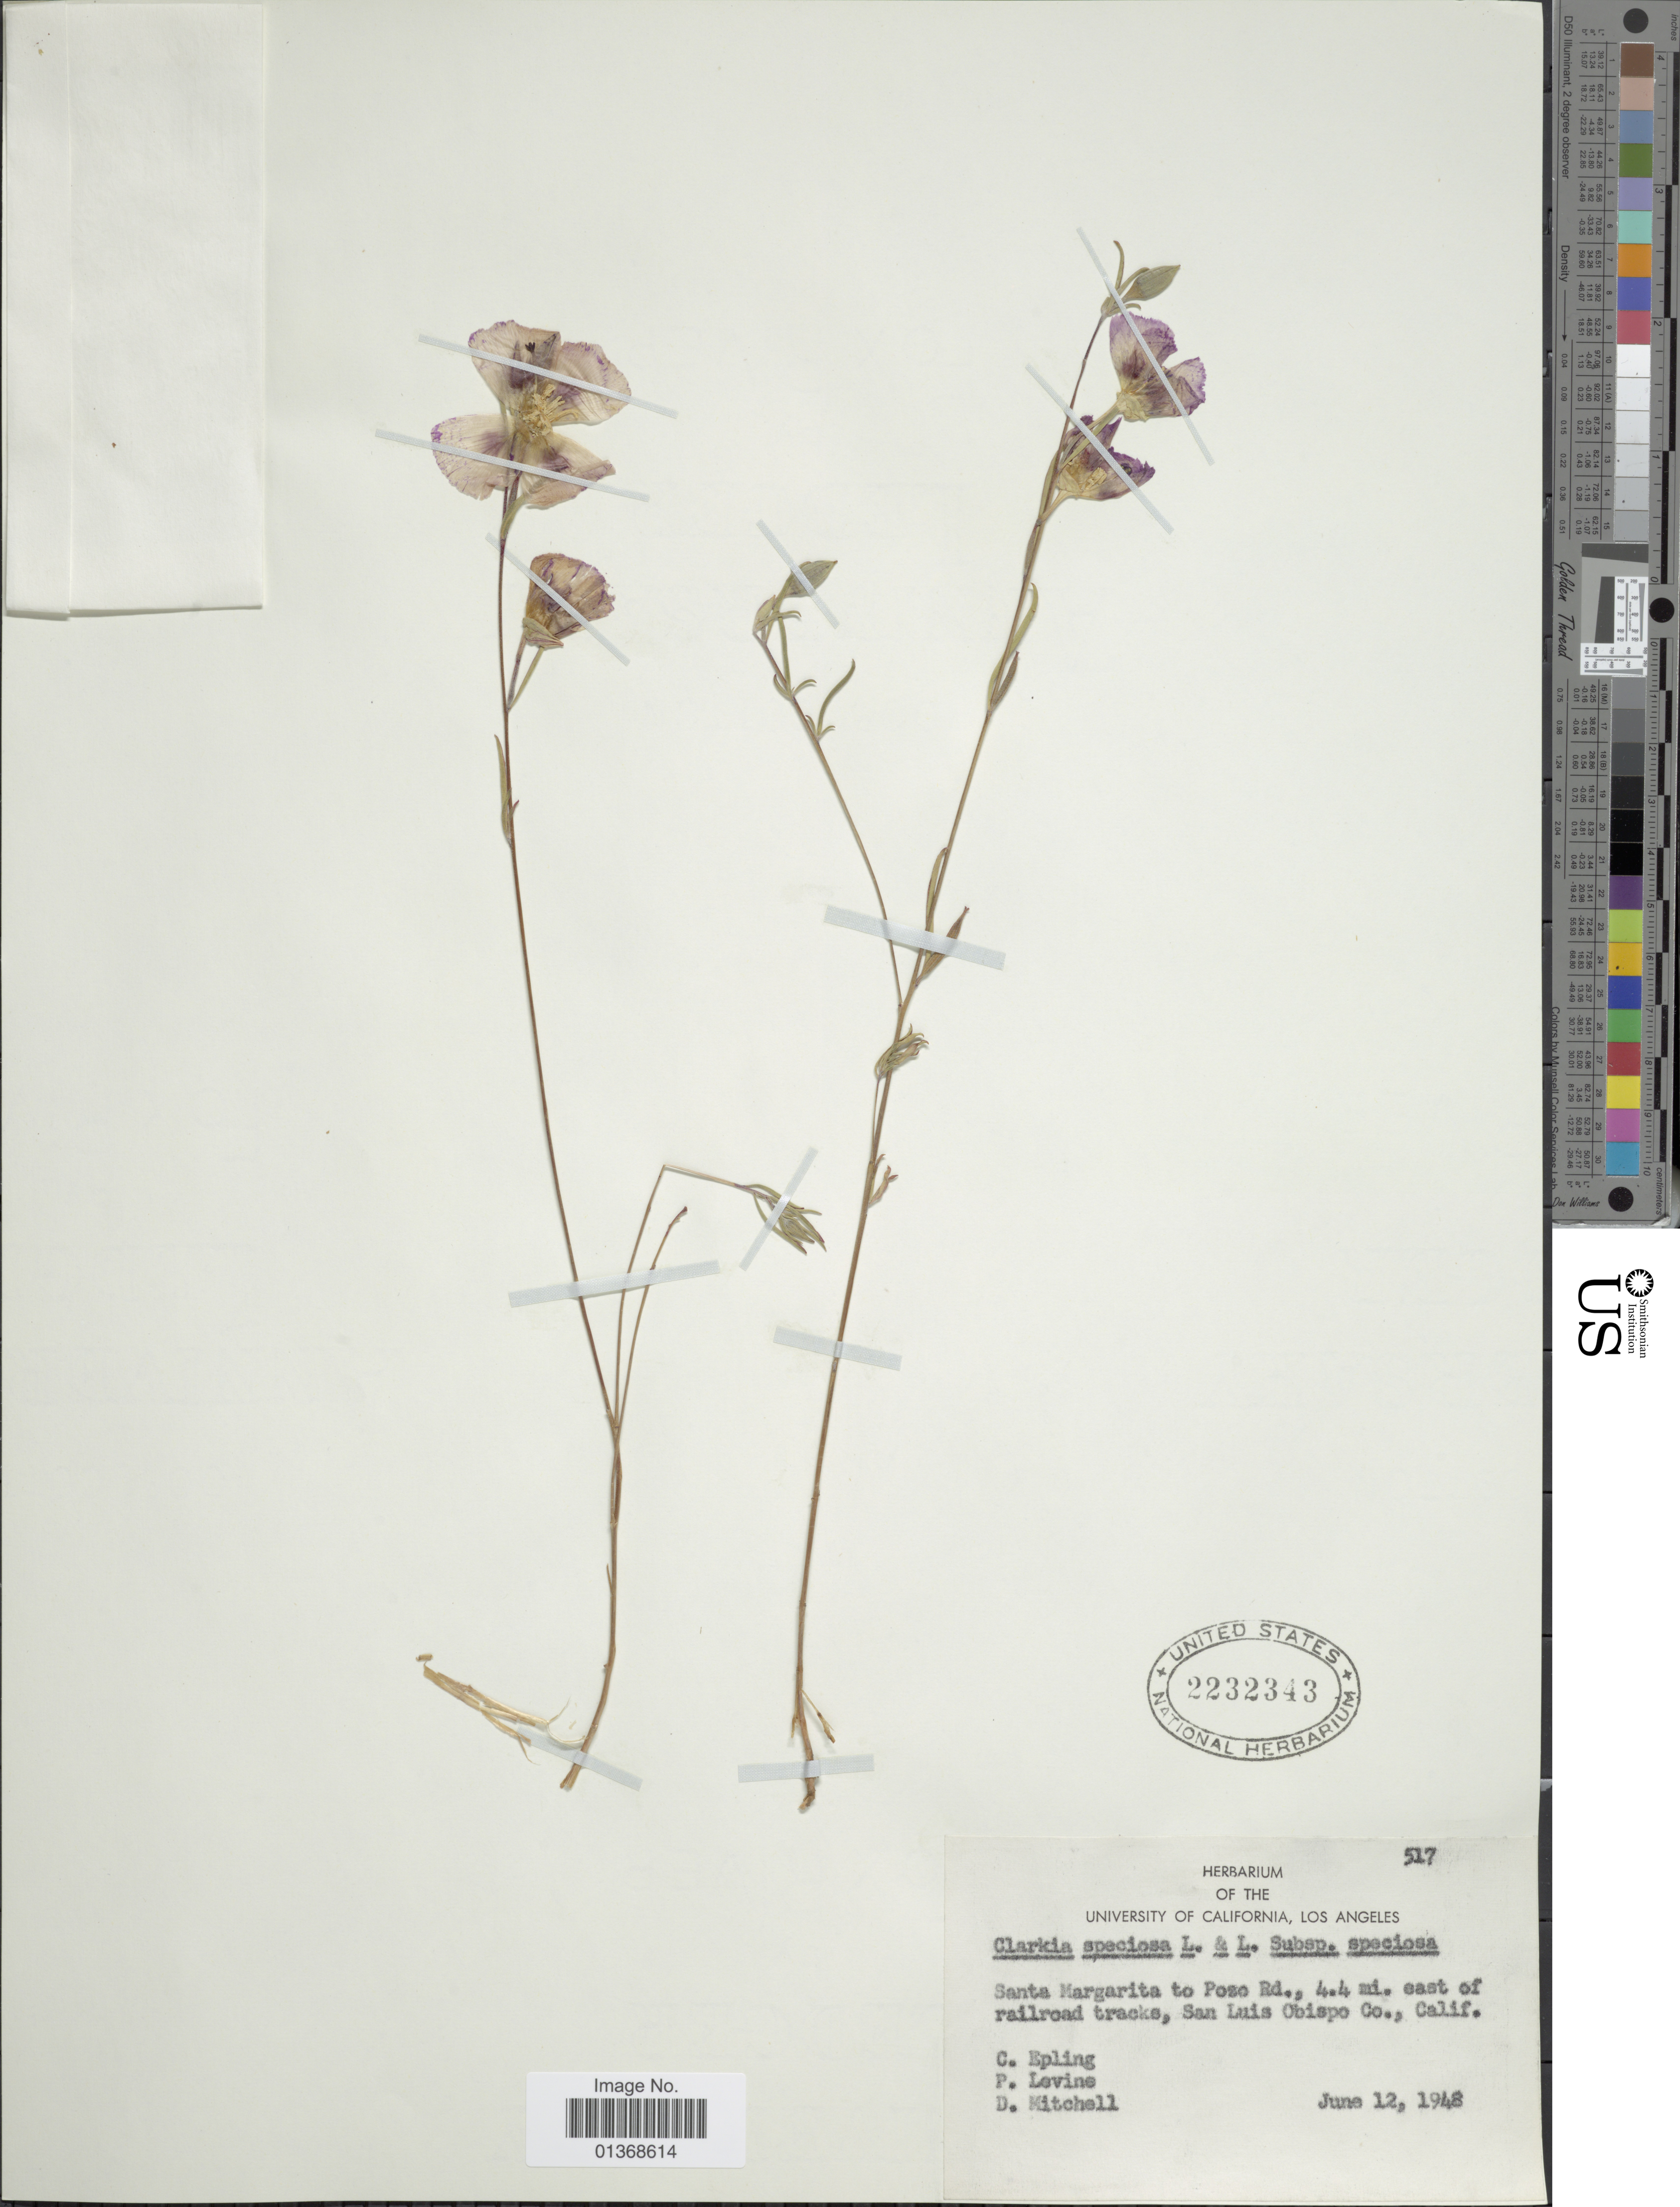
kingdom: Plantae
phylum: Tracheophyta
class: Magnoliopsida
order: Myrtales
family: Onagraceae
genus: Clarkia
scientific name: Clarkia speciosa subsp. speciosa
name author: F. H. Lewis & M.E. Lewis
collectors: C. C. Epling, F. Levine & D. Mitchell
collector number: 517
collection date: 1948-06-12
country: United States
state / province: California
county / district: San Luis Obispo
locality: Santa Margarita to Posa Rd., 4.4 mi east of railroad tracks, San Luis Obispo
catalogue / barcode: US 2232343